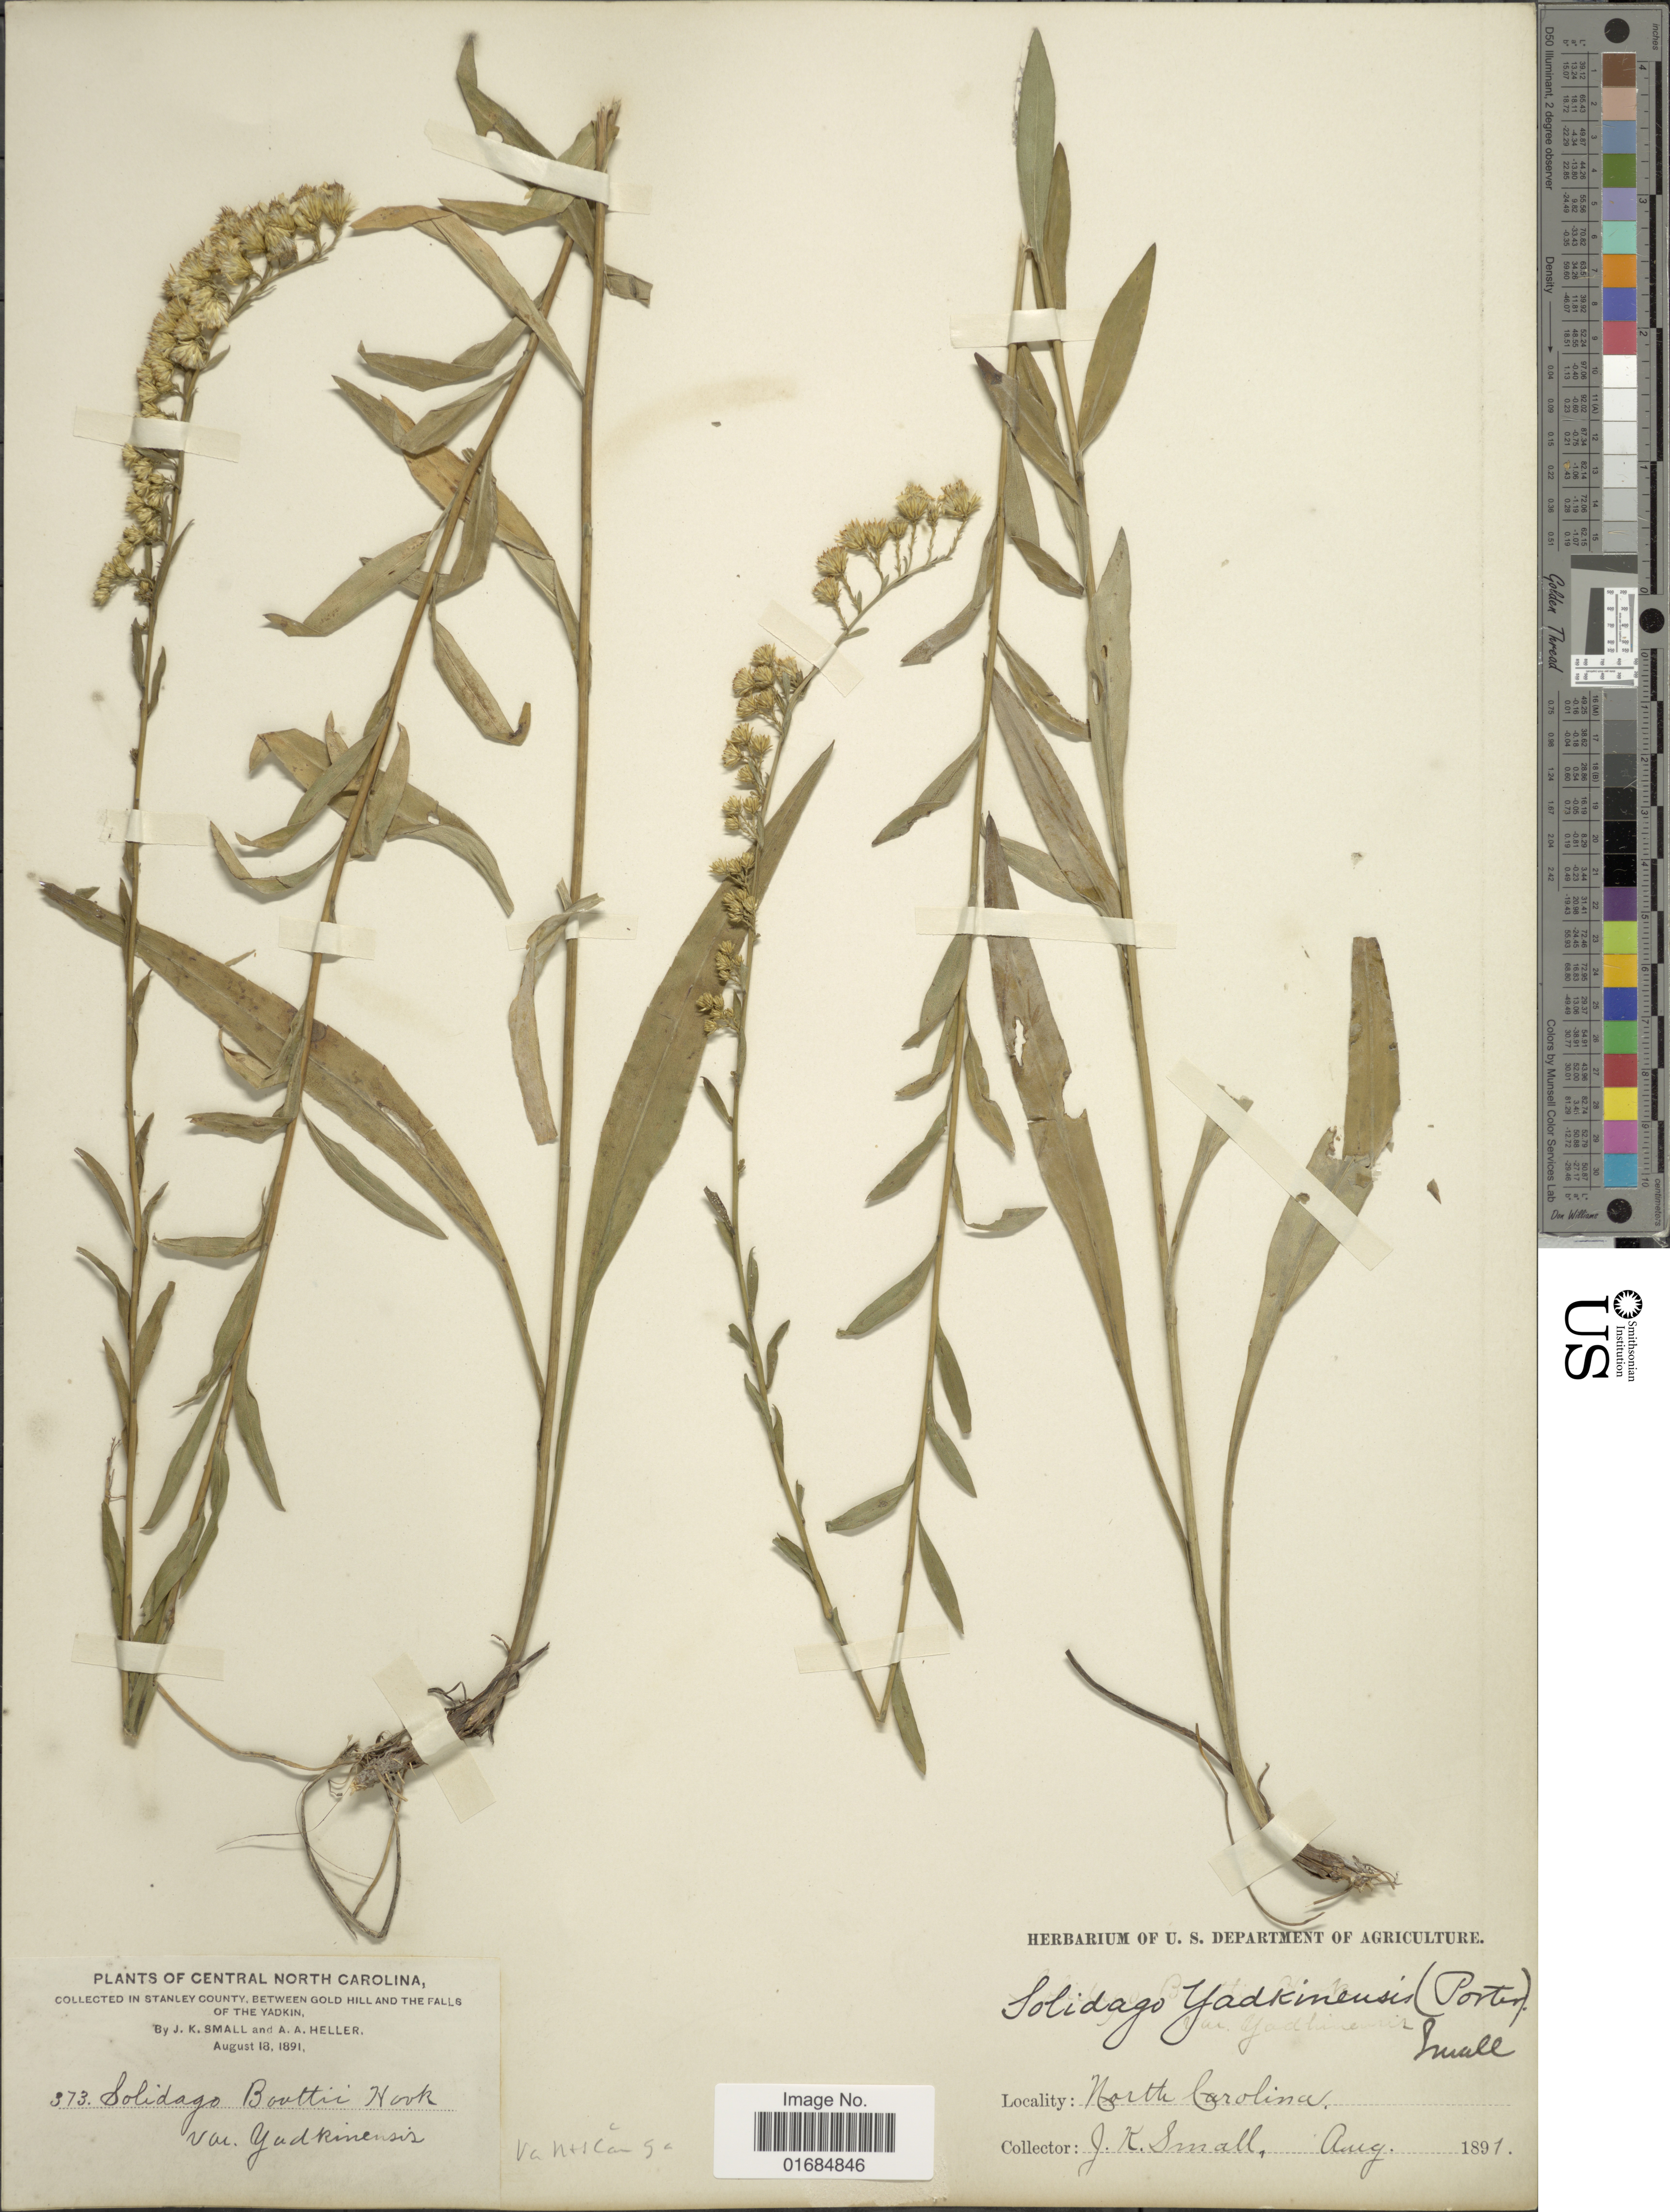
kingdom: Plantae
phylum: Tracheophyta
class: Magnoliopsida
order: Asterales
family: Asteraceae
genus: Solidago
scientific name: Solidago boottii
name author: Hook.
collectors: J. K. Small & A. A. Heller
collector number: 373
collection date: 1891-08-18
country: United States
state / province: North Carolina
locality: In Stanley County, between Gold Hilland and the Falls of the Yadkin.